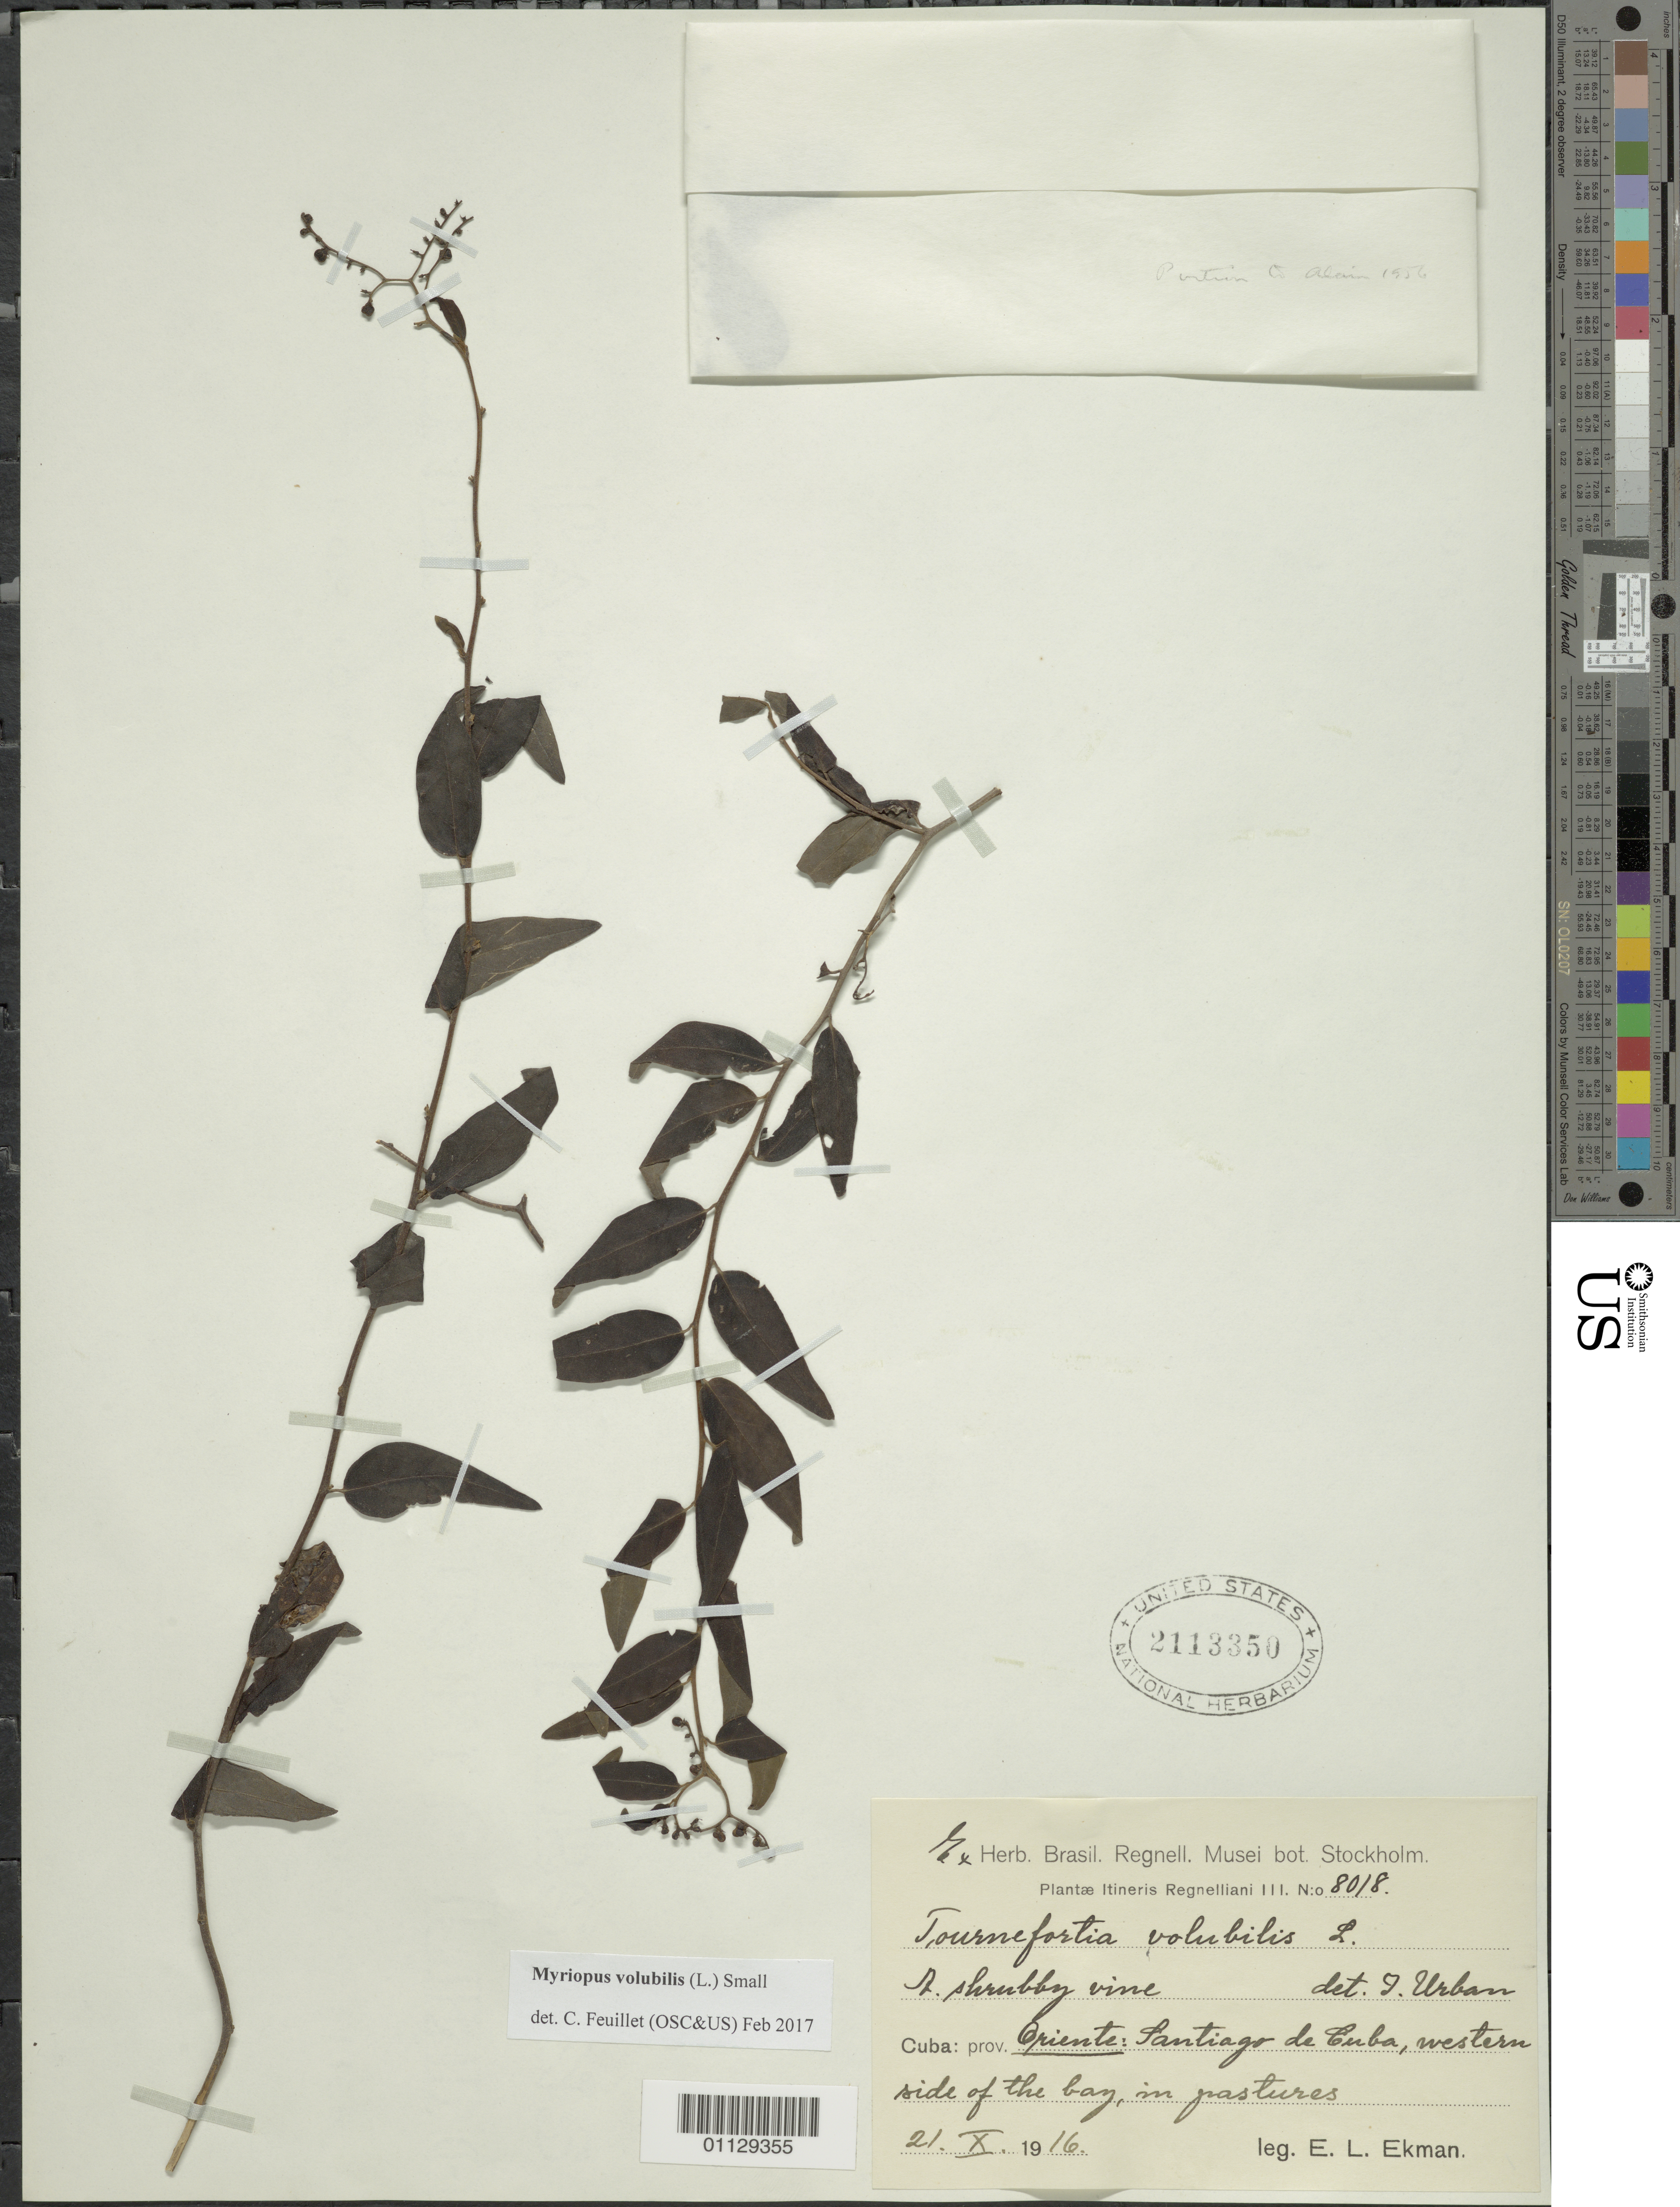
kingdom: Plantae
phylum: Tracheophyta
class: Magnoliopsida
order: Boraginales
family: Heliotropiaceae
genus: Myriopus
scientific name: Myriopus volubilis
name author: (L.) Small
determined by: Feuillet, C.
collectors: E. L. Ekman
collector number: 8018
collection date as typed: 21 Oct 1916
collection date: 1916-10-21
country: Cuba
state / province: Oriente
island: Cuba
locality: Santiago de Cuba, western side of bay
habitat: In pastures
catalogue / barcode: US 2113350